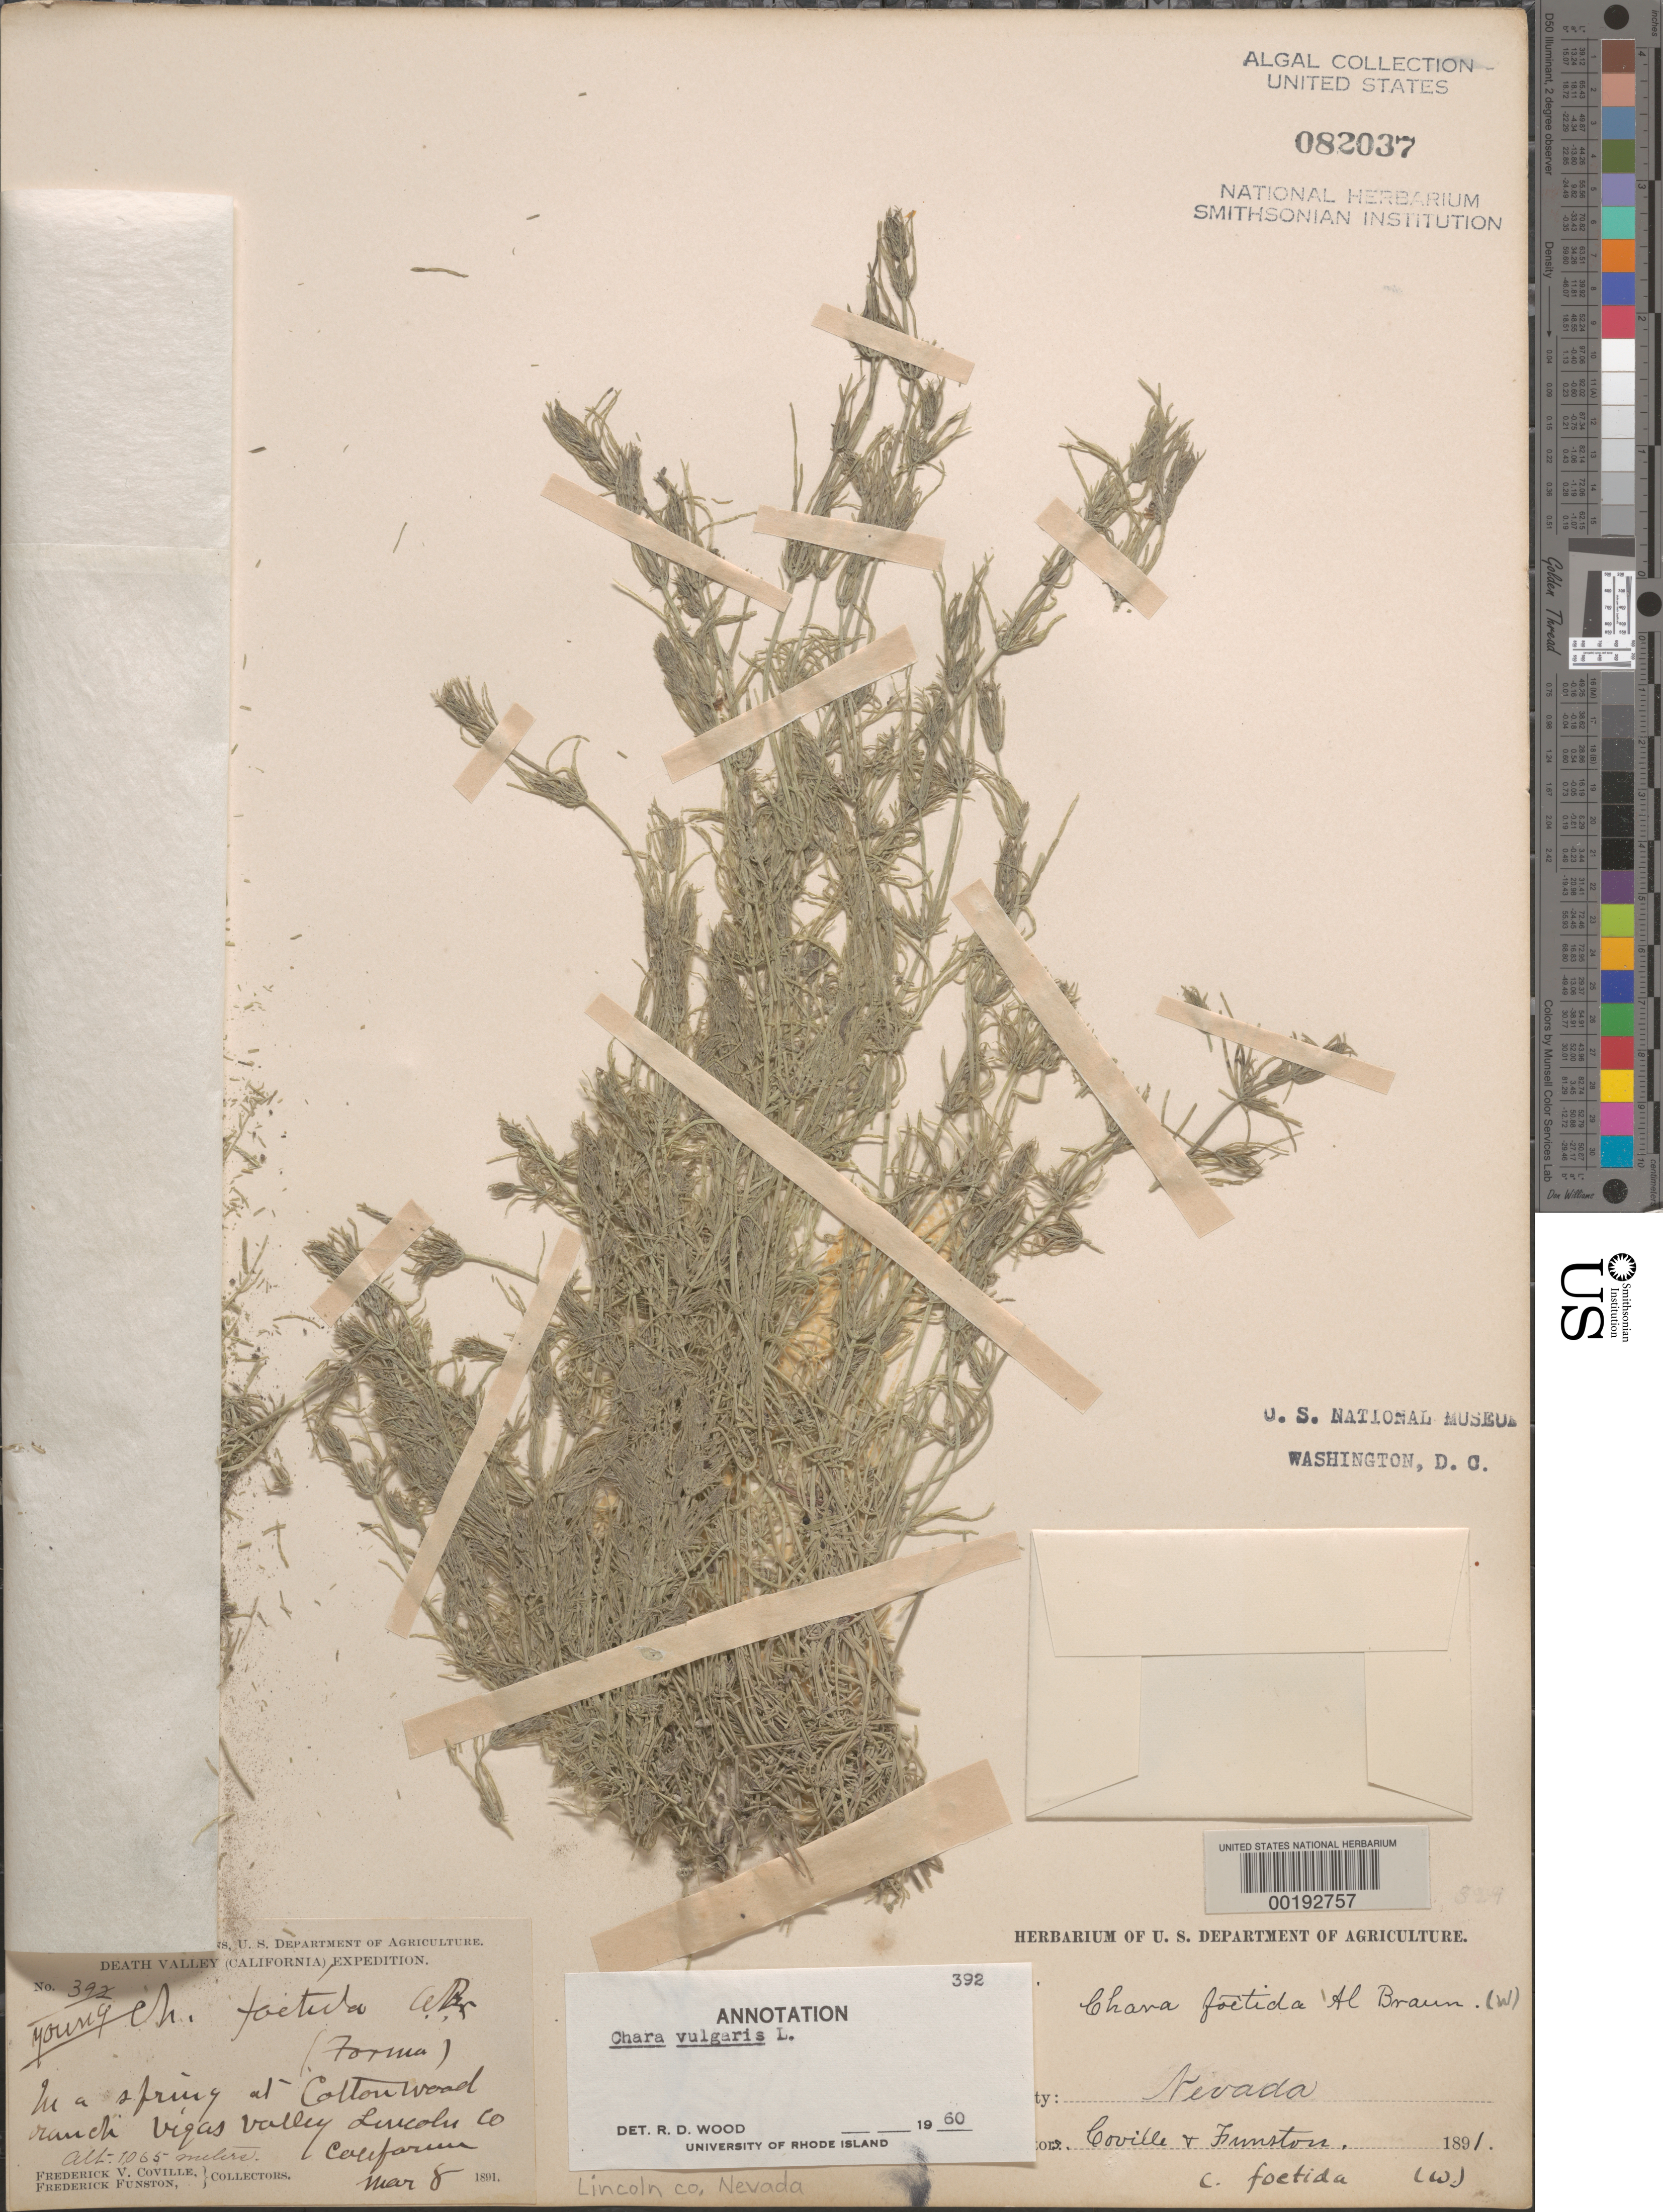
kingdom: Plantae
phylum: Charophyta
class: Charophyceae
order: Charales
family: Characeae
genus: Chara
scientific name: Chara vulgaris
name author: L.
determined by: Wood, R. D.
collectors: F. V. Coville & F. Funston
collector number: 392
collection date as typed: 08 Mar 1891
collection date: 1891-03-08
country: United States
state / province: Nevada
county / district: Lincoln County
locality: Cottonwood Ranch, Vigas Valley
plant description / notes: Death Valley (California) Expedition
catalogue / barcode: US 82037